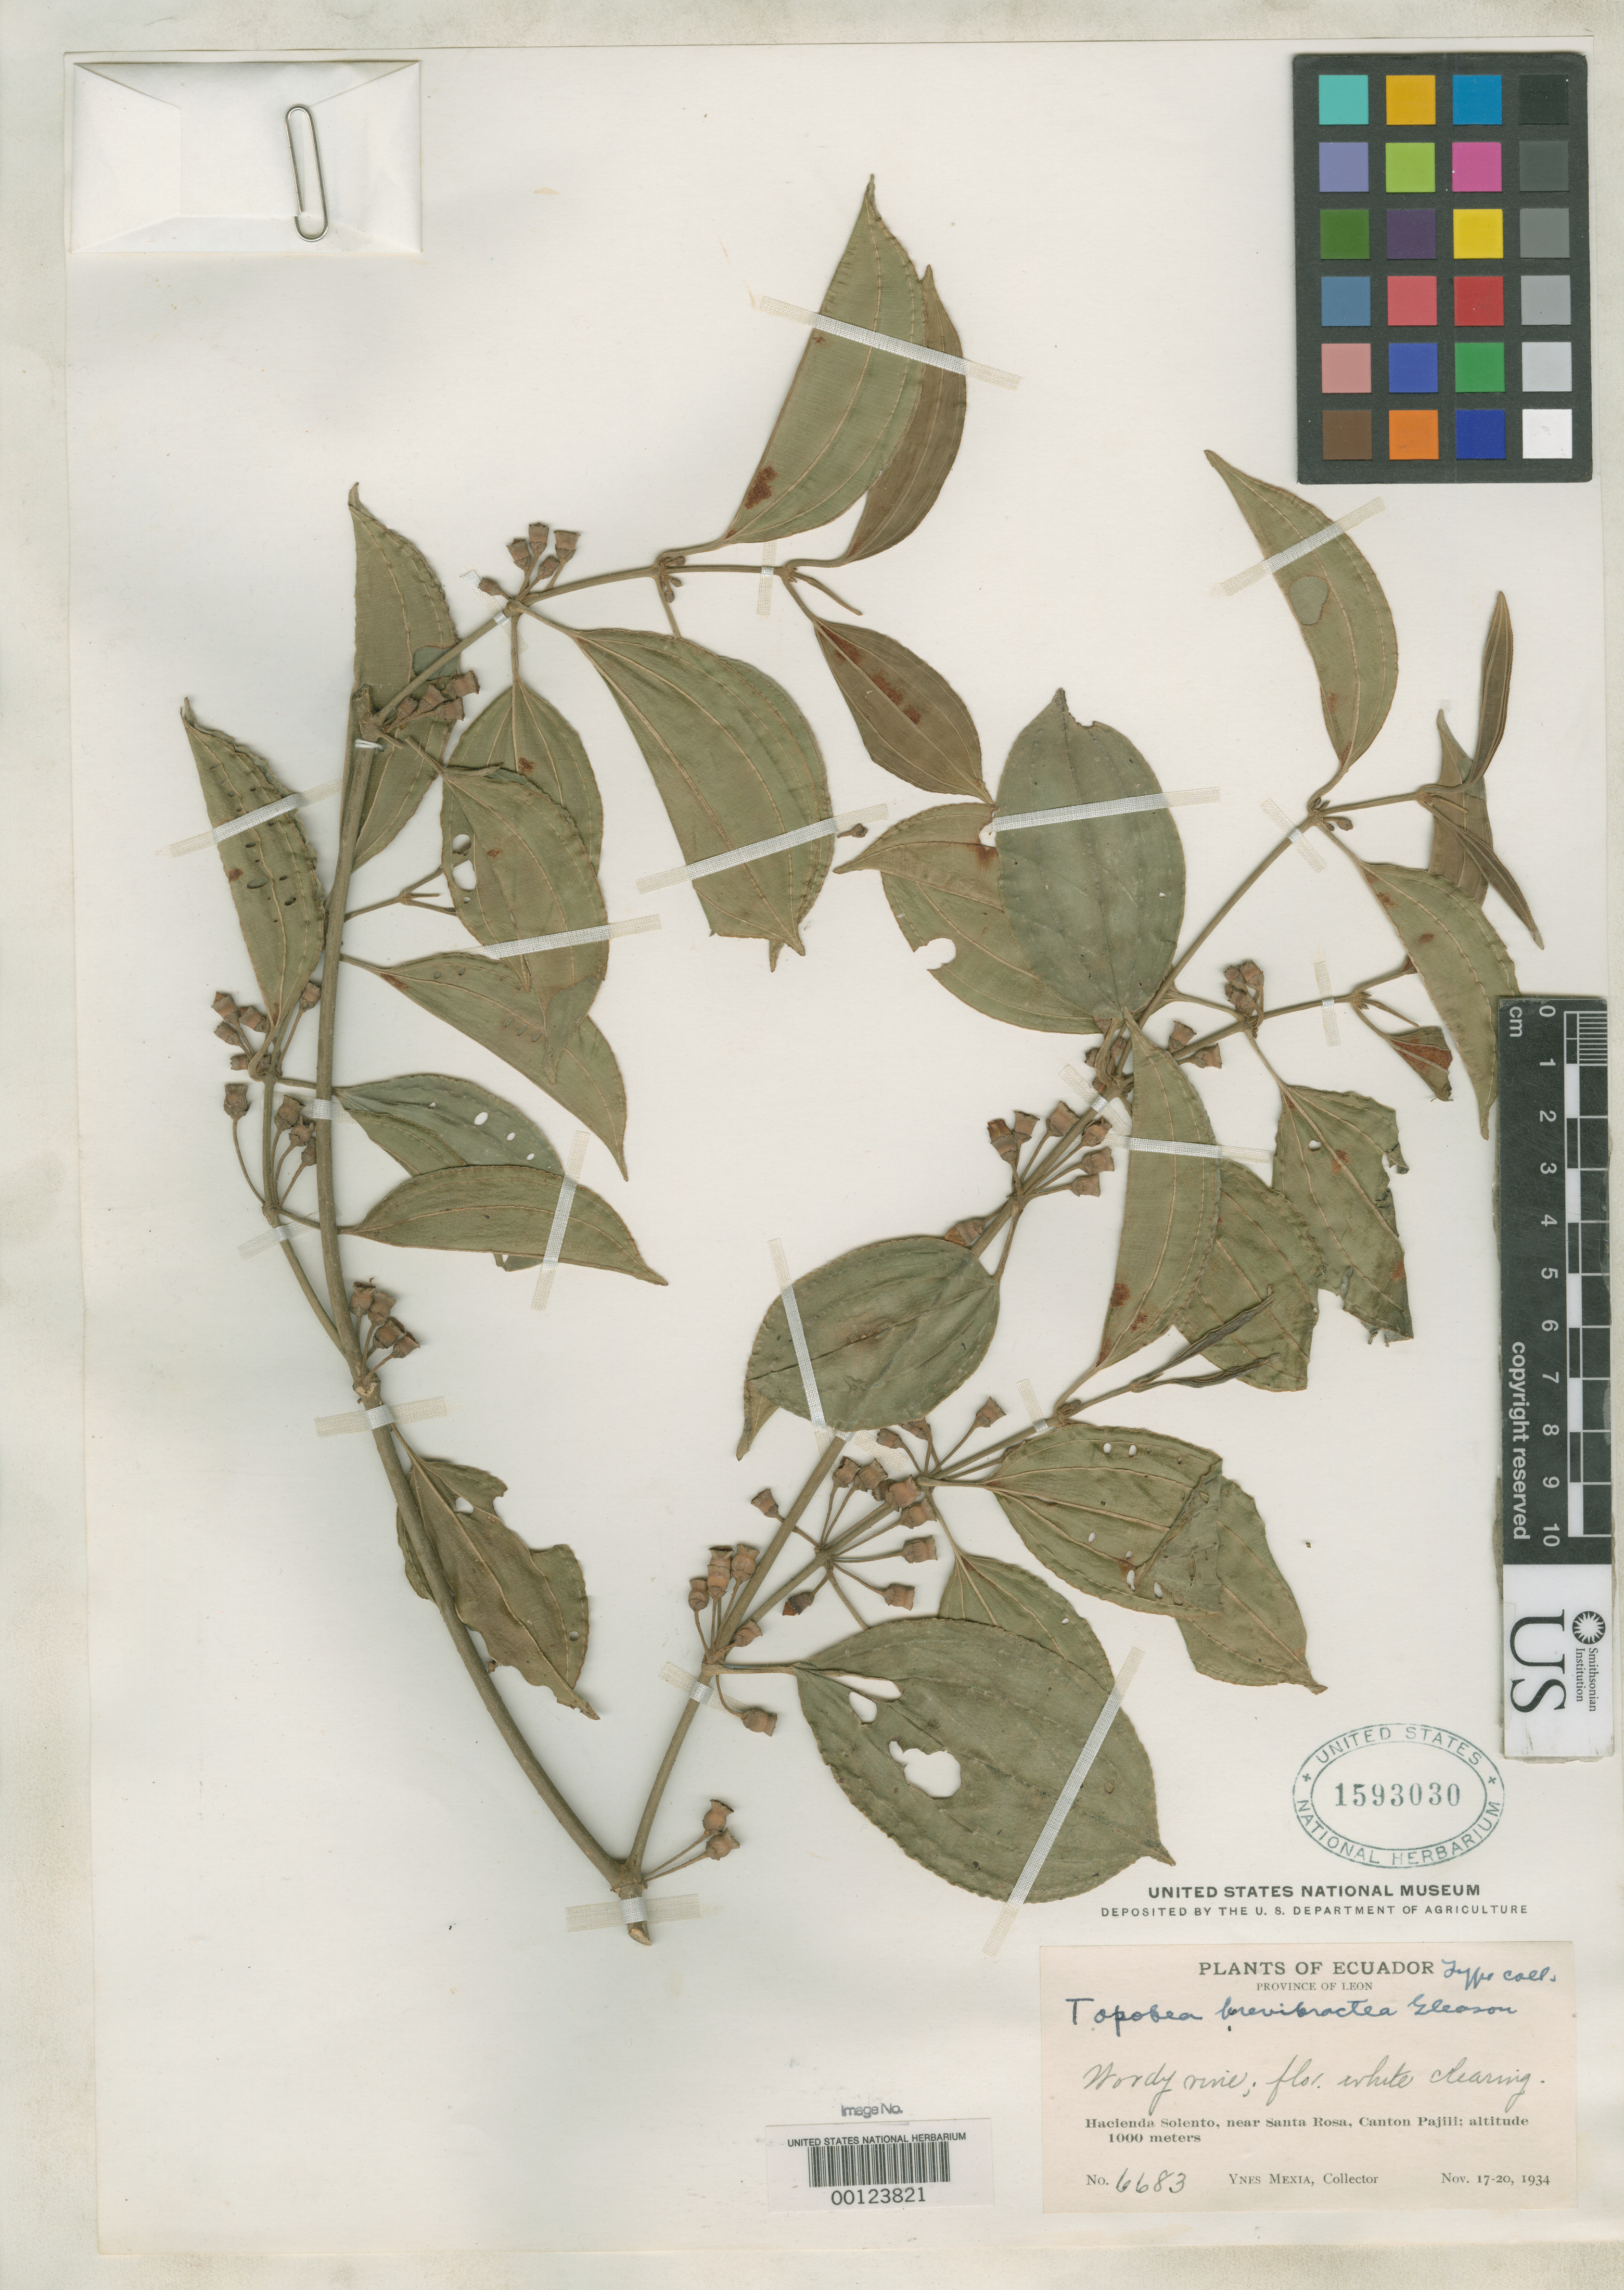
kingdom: Plantae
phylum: Tracheophyta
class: Magnoliopsida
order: Myrtales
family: Melastomataceae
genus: Topobea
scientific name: Topobea brevibractea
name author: Gleason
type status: Isotype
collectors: Y. Mexia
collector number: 6683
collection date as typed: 17 Nov 1934 to 20 Nov 1934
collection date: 1934-11-17/1934-11-20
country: Ecuador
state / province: El Oro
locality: Hacienda Solento near Santa Rosa.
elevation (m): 1000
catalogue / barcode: US 1593030